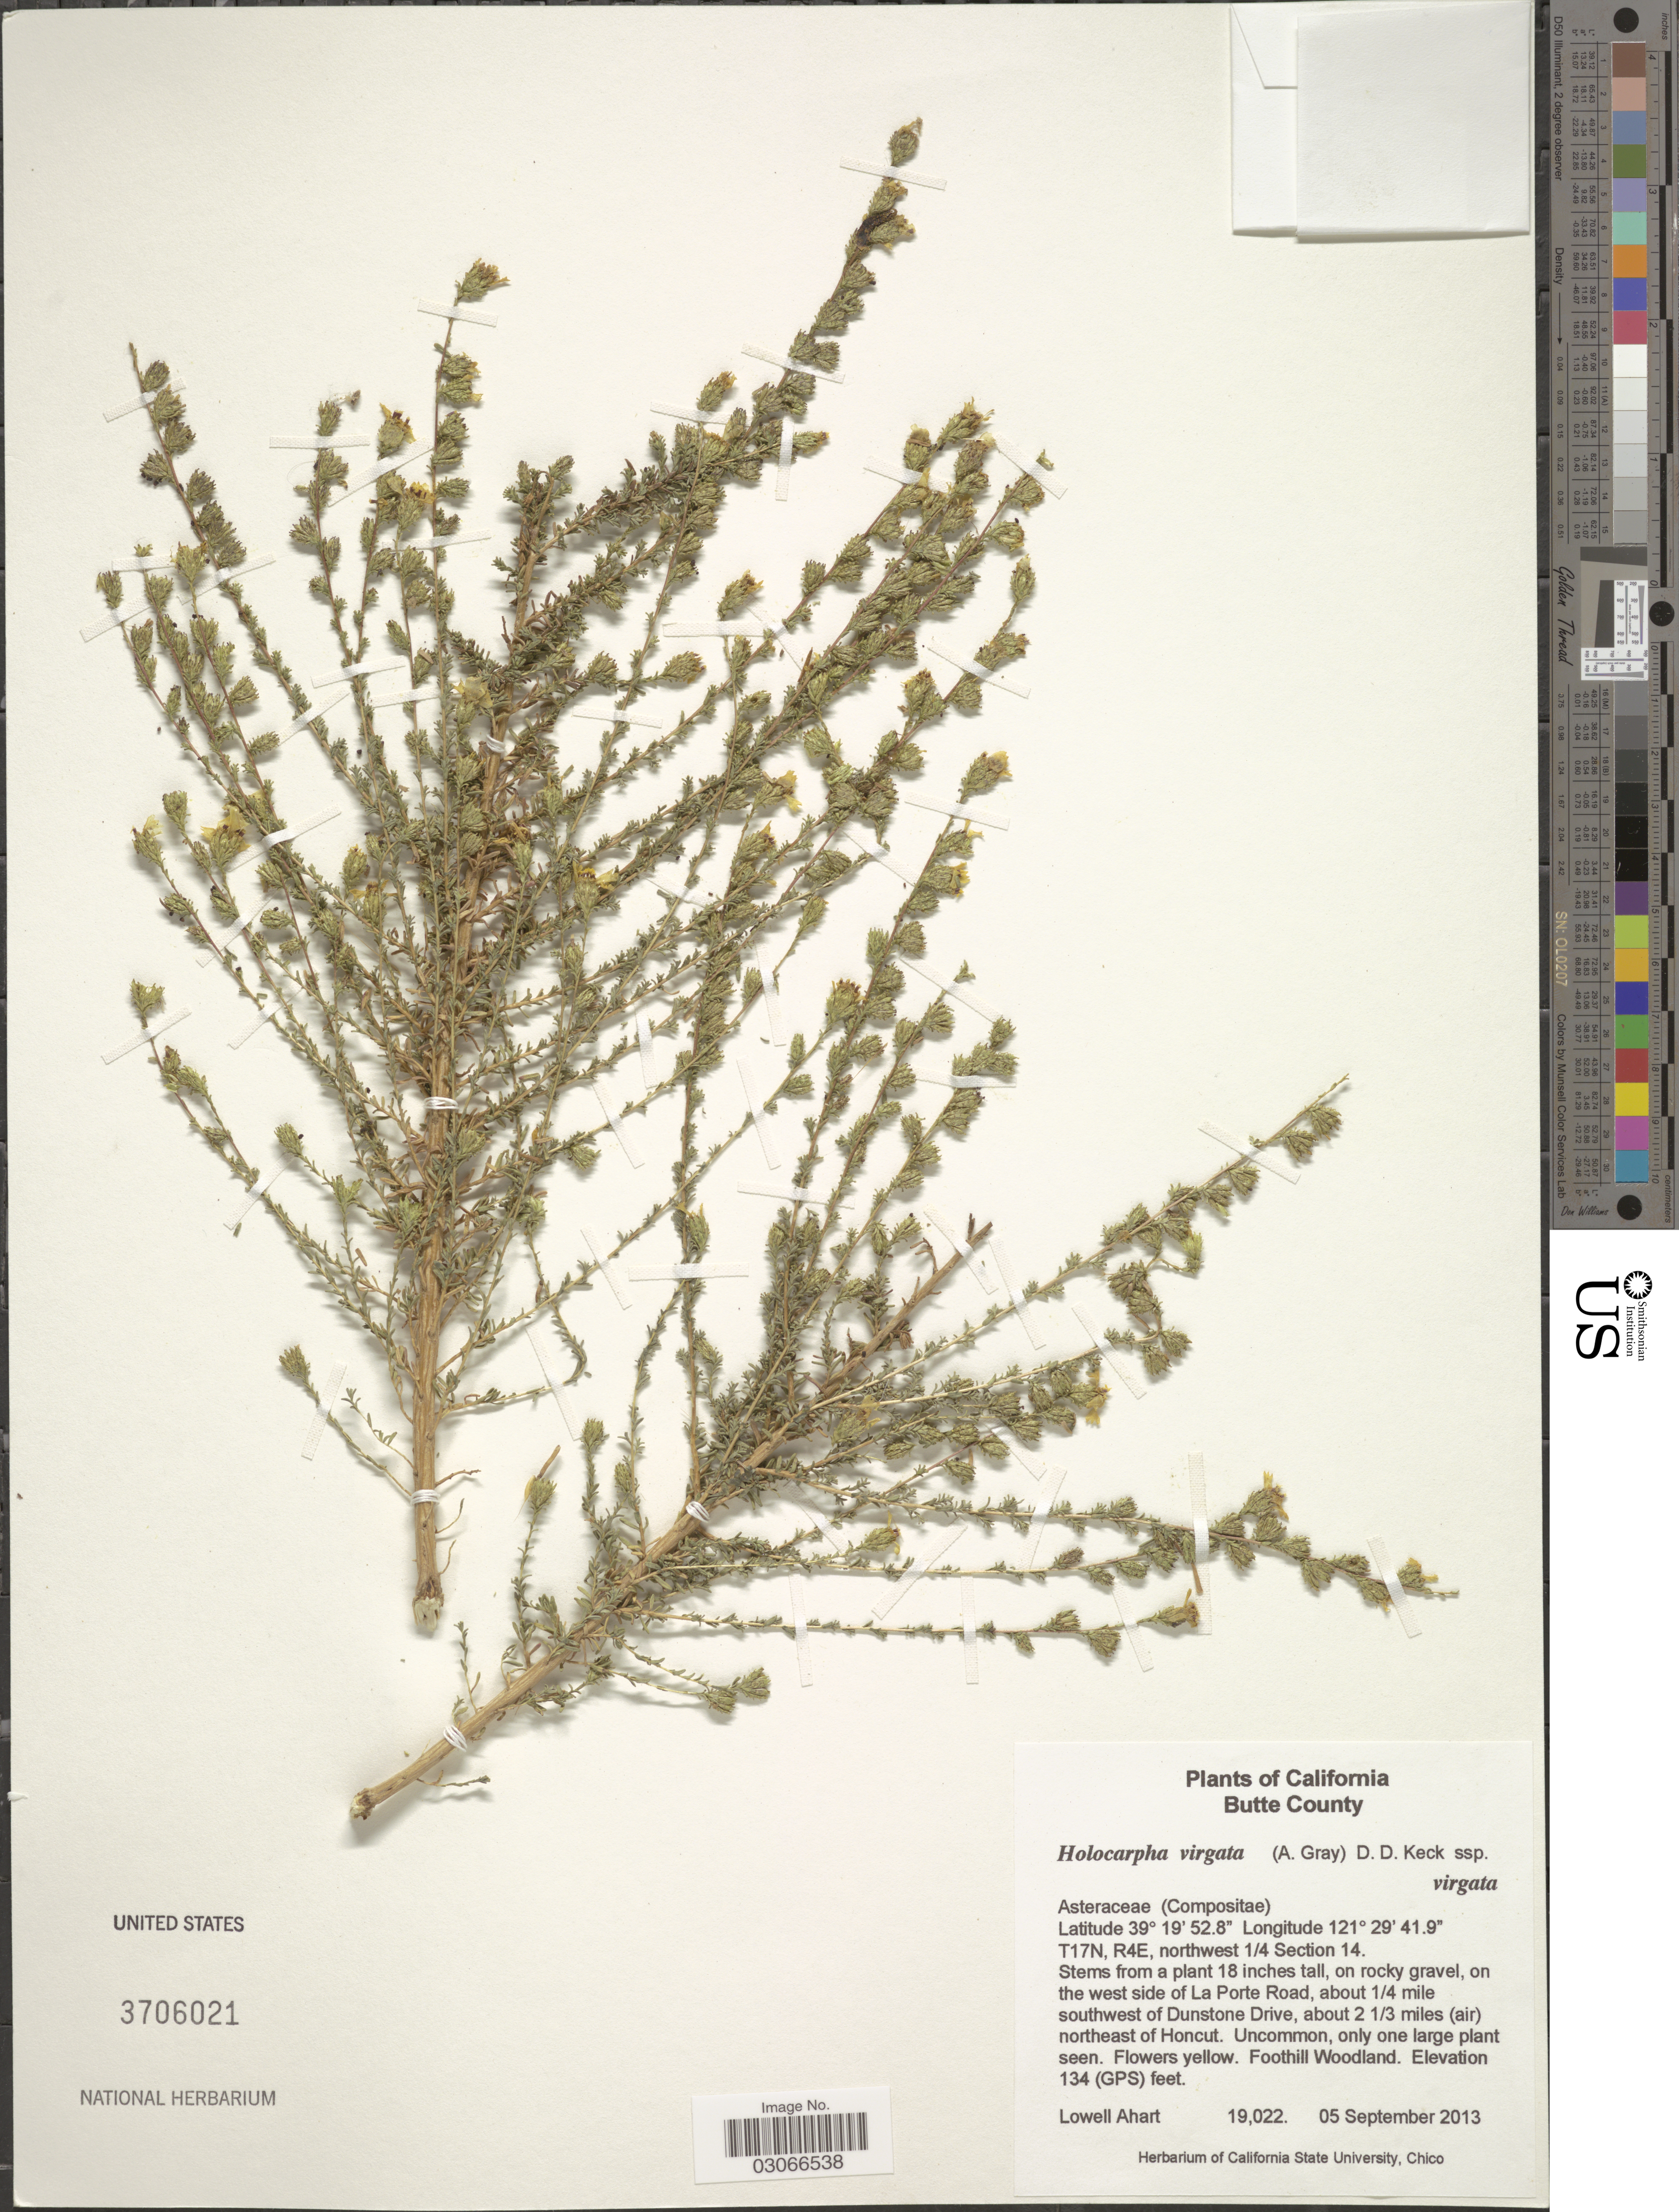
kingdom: Plantae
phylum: Tracheophyta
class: Magnoliopsida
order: Asterales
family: Asteraceae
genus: Holocarpha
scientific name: Holocarpha virgata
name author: (A. Gray) D.D. Keck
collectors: L. Ahart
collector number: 19022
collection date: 2013-09-05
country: United States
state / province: California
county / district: Butte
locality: Butte County. T17N, R4E, northwest ¼ Section 14, on the west side of La Porte Road, about ¼ mile southwest of Dunstore Drive, about 2 1/3 miles (air) northeast of Honcut.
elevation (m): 41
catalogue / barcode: US 3706021